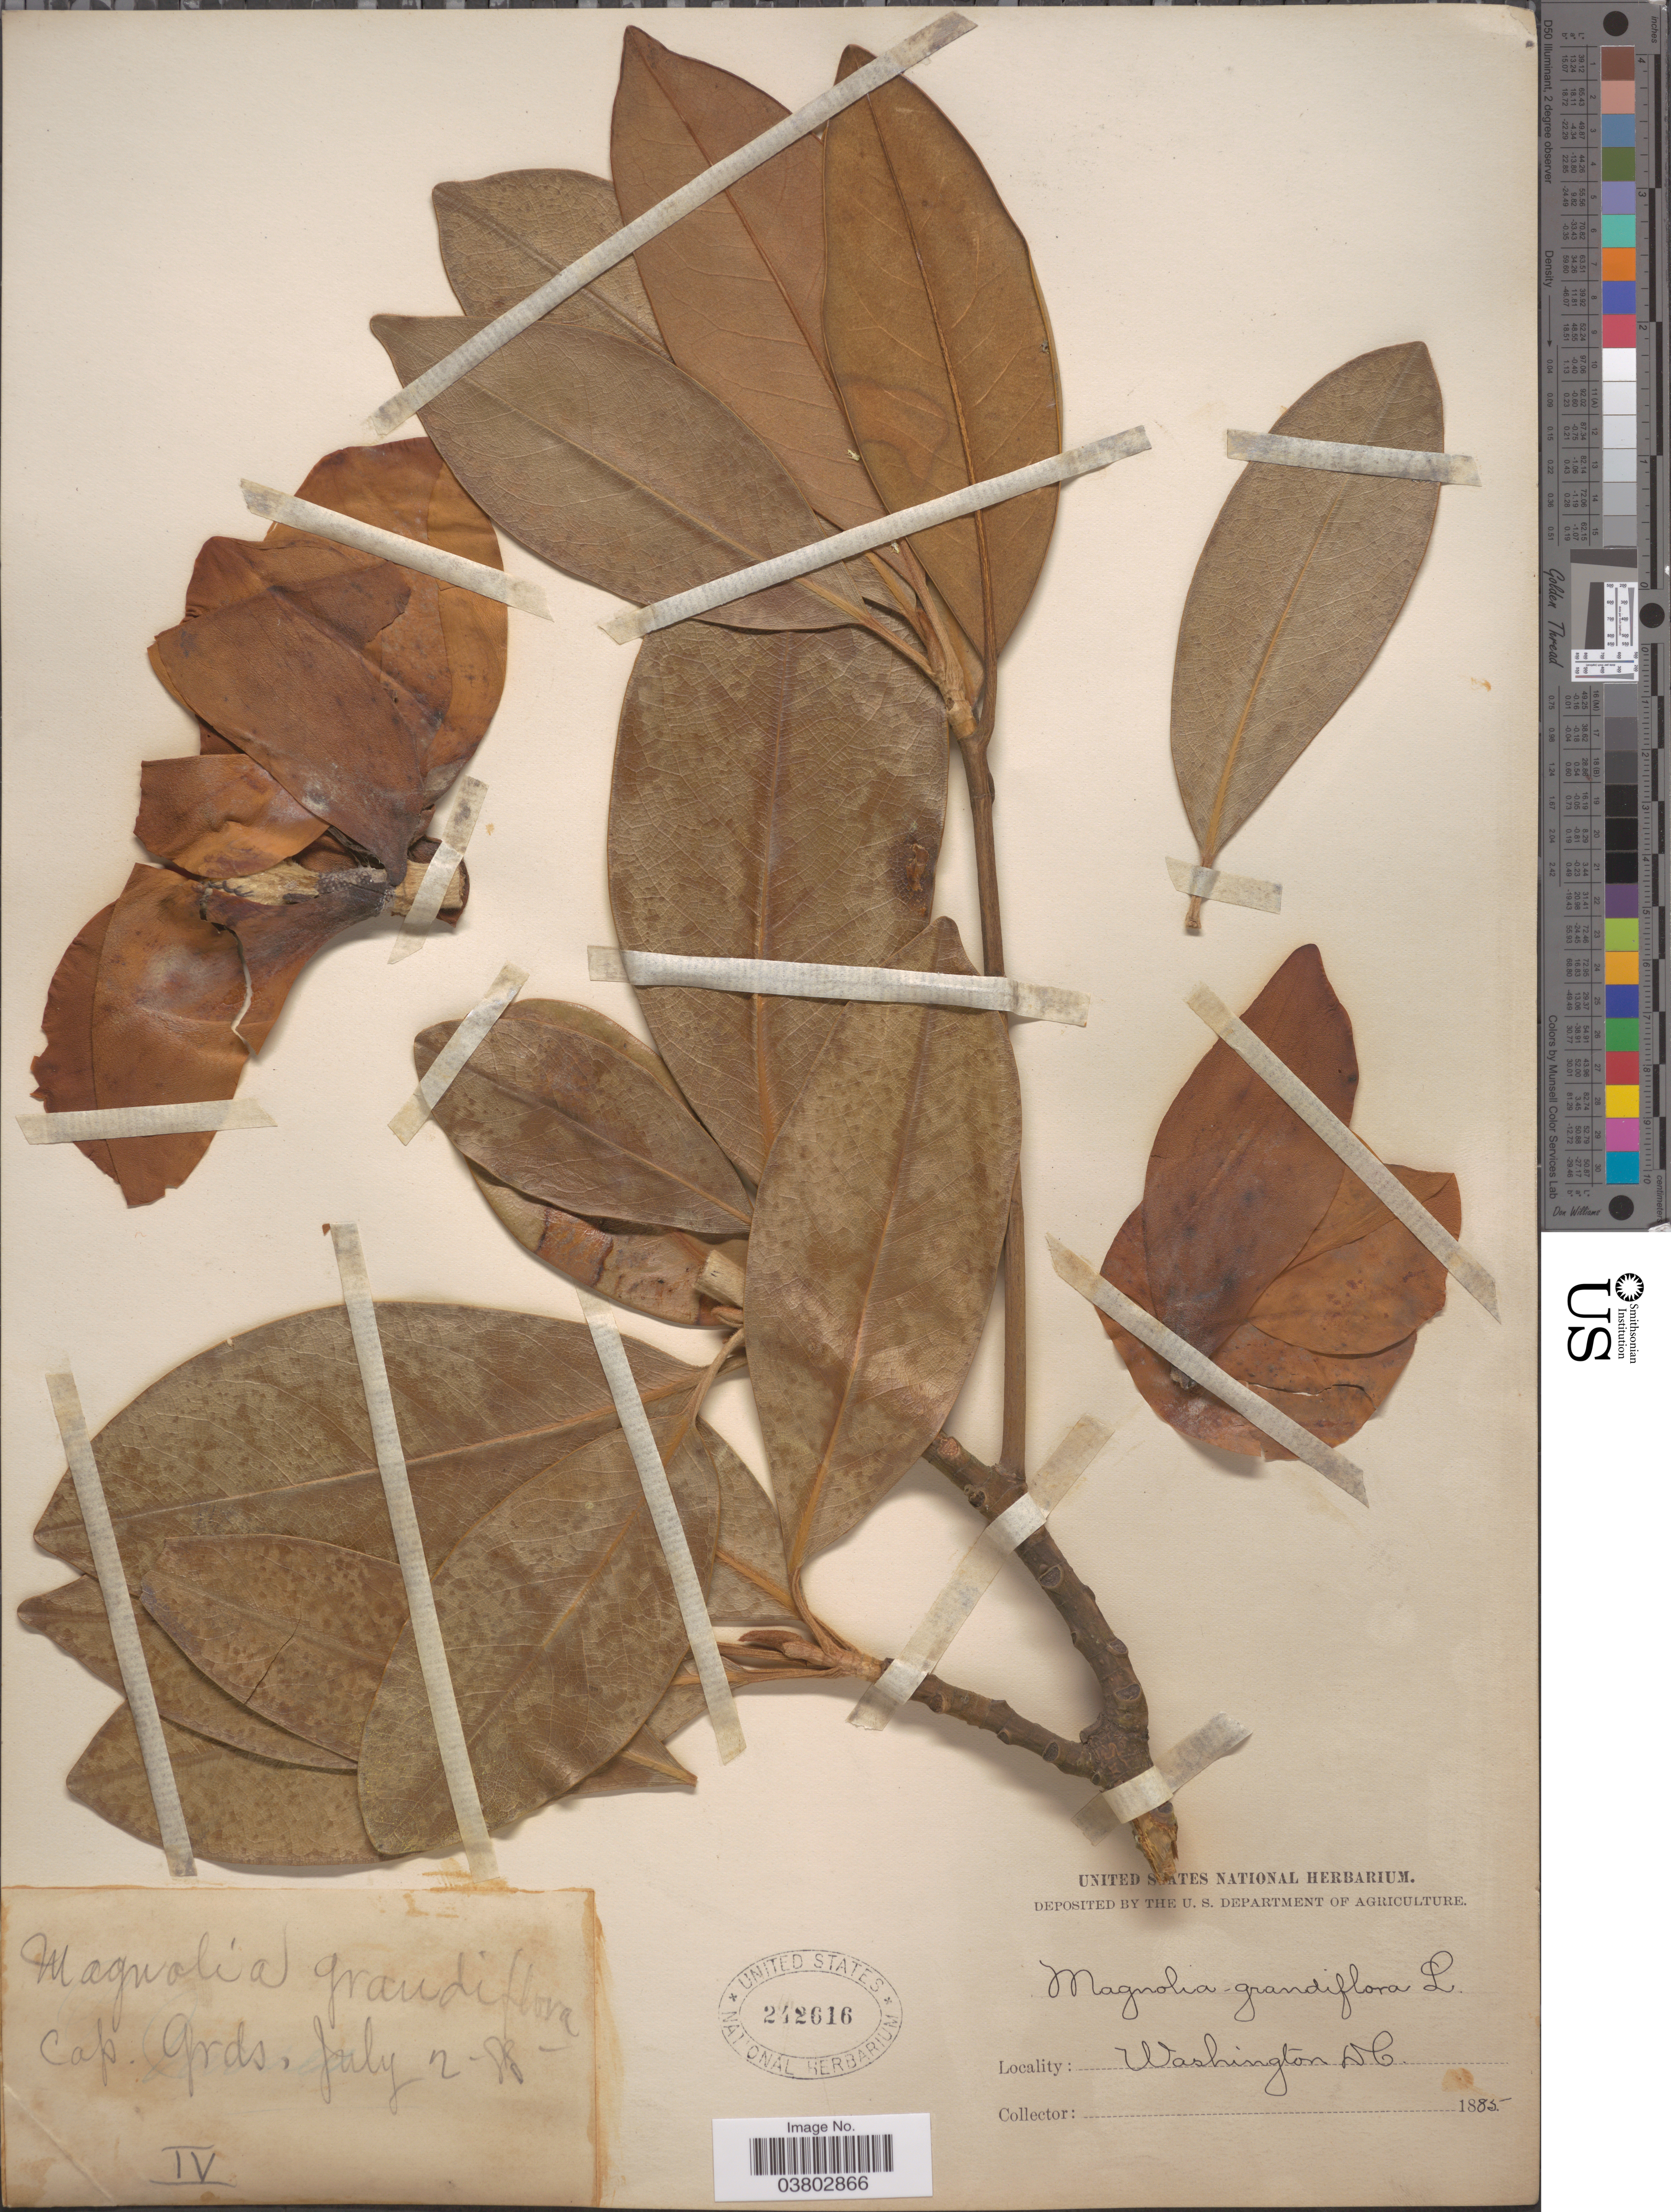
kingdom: Plantae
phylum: Tracheophyta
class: Magnoliopsida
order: Magnoliales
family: Magnoliaceae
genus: Magnolia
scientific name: Magnolia grandiflora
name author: L.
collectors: ex herb. United States National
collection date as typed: Transcribed d/m/y: 2/7/88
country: United States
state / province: District of Columbia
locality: Washington. Cap. Grds.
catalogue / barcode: US 242616